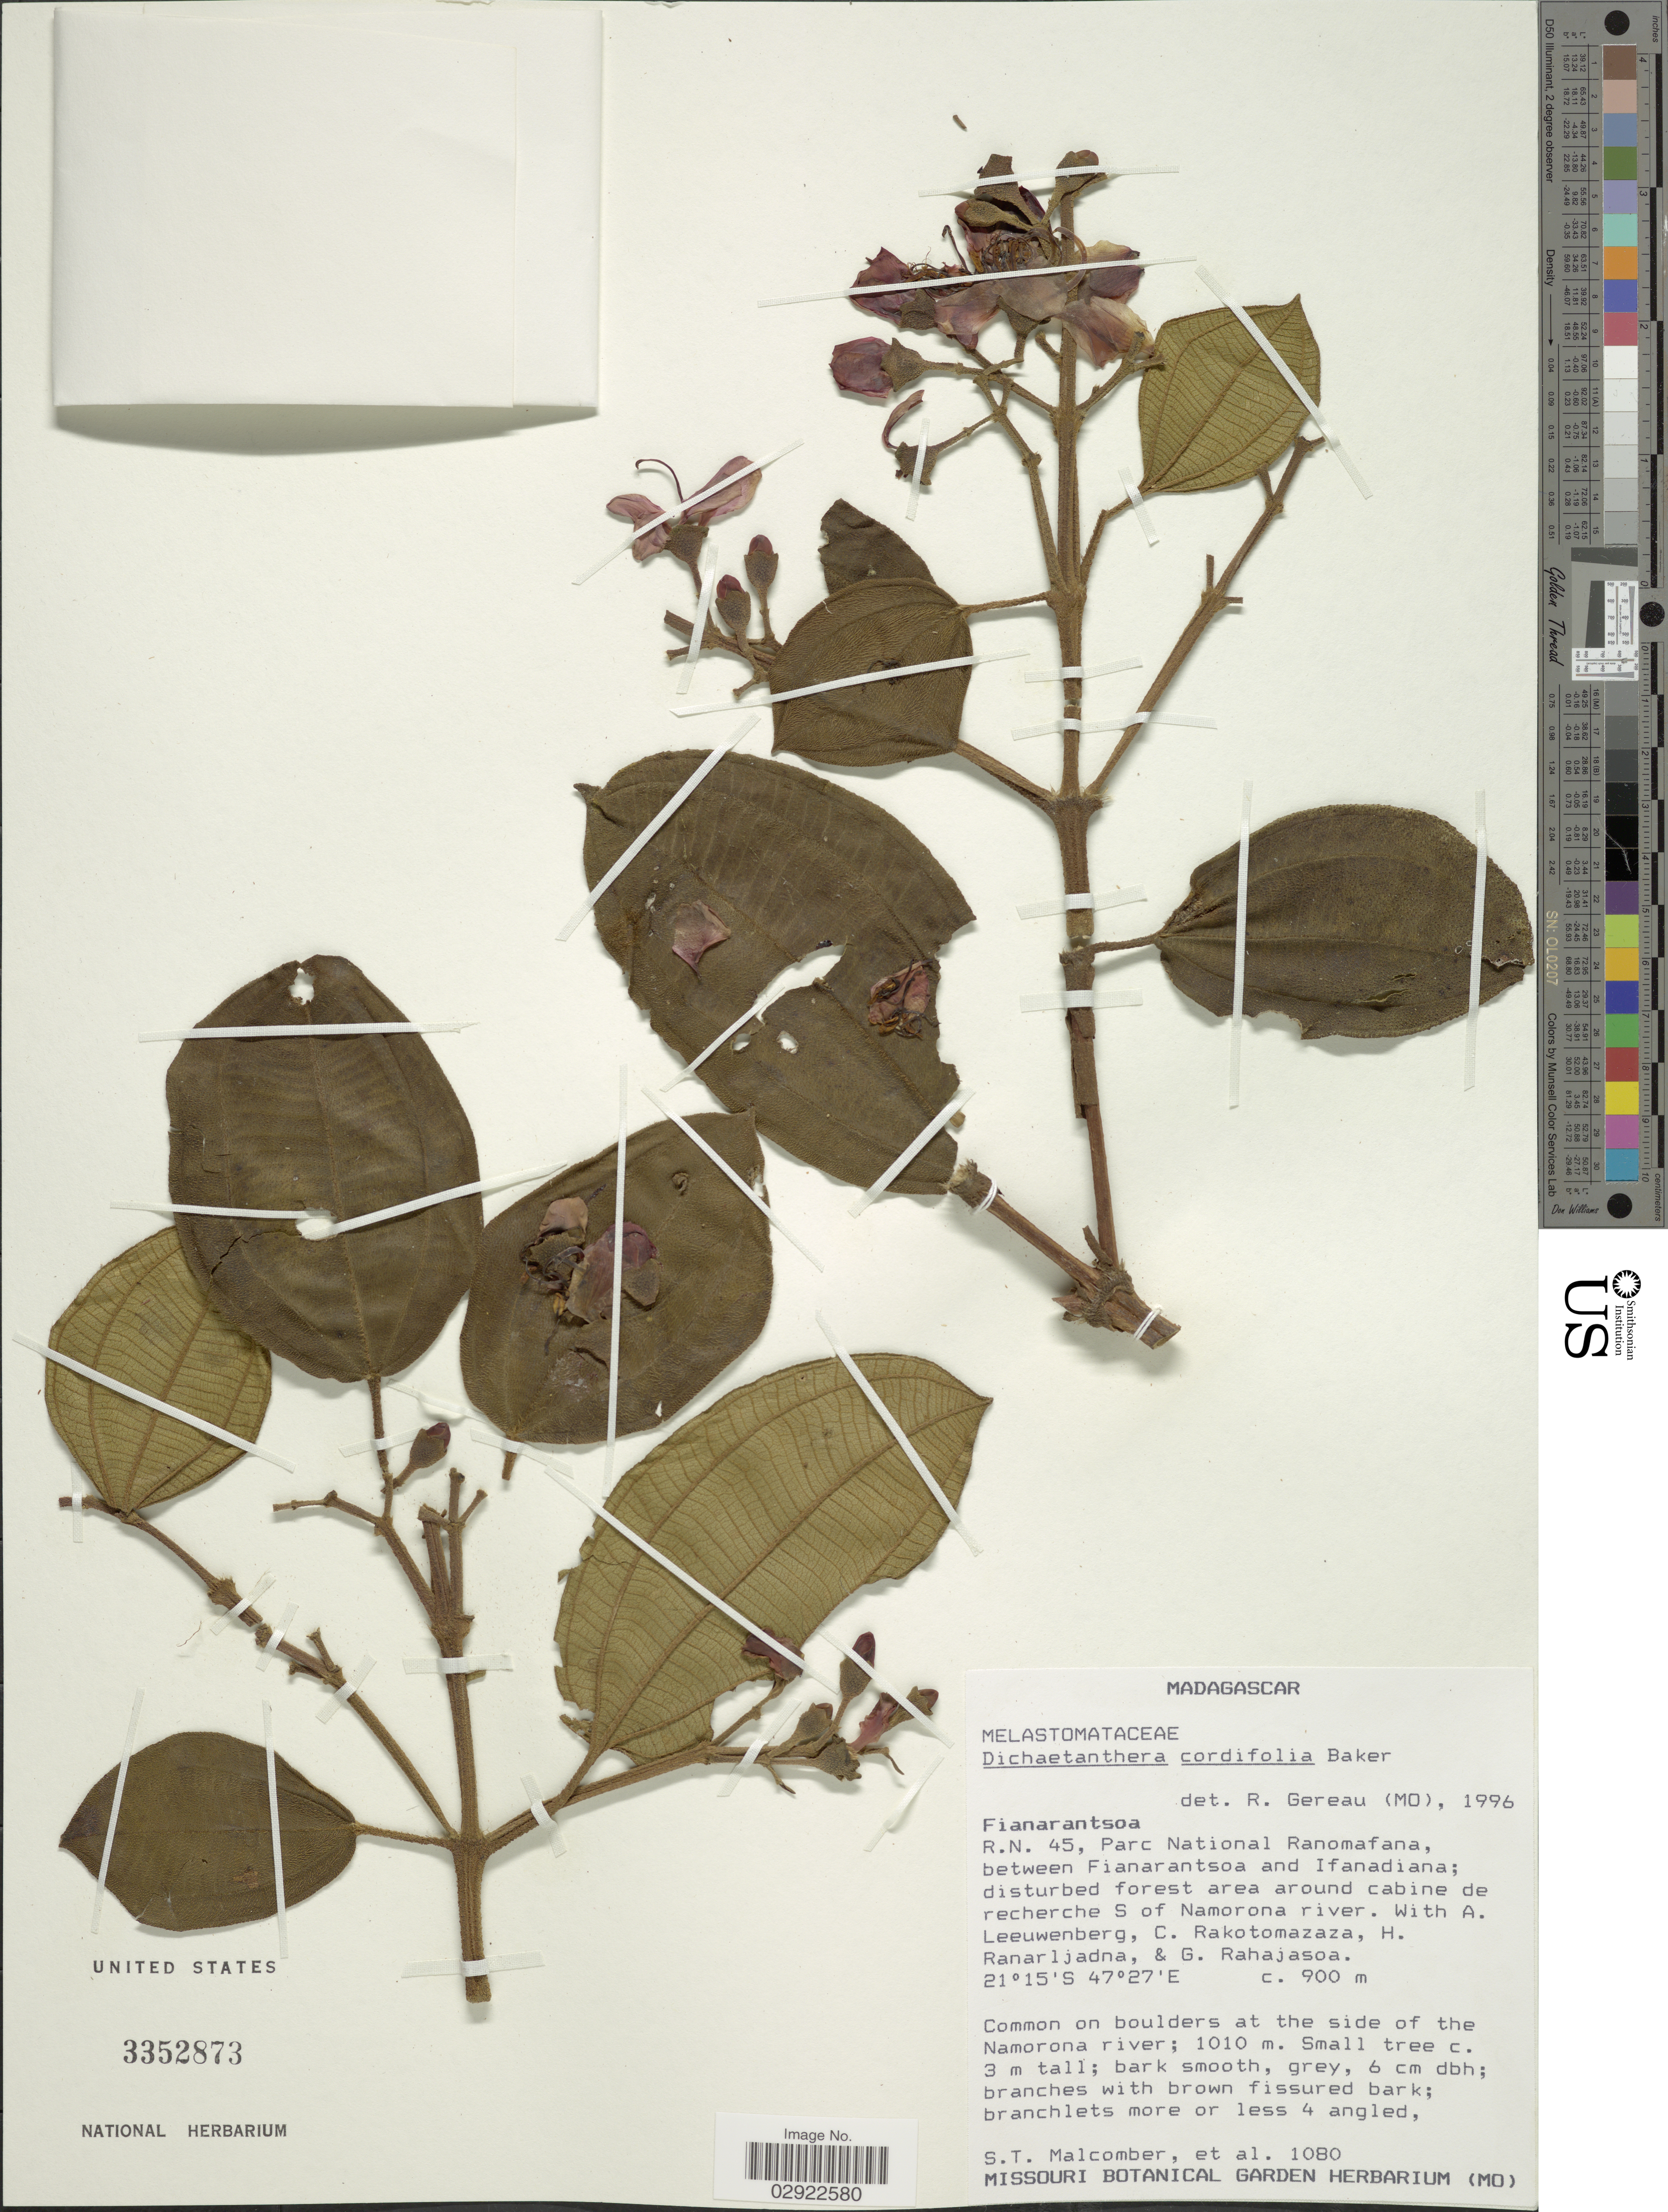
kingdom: Plantae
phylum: Tracheophyta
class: Magnoliopsida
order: Myrtales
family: Melastomataceae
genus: Dichaetanthera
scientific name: Dichaetanthera cordifolia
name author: Baker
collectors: S. T. Malcomber, A. Leeuwenberg, C. Rakotomazaza, H. Ranarljadna & G. Rahajasoa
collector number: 1080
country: Madagascar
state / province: Vatovavy Fitovinany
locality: R.N. 45, Parc National Ranomafana, between Fianarantsoa and Ifanadiana; disturbed forest area around cabine de recherche S of Namorona river.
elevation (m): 900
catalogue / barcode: US 3352873